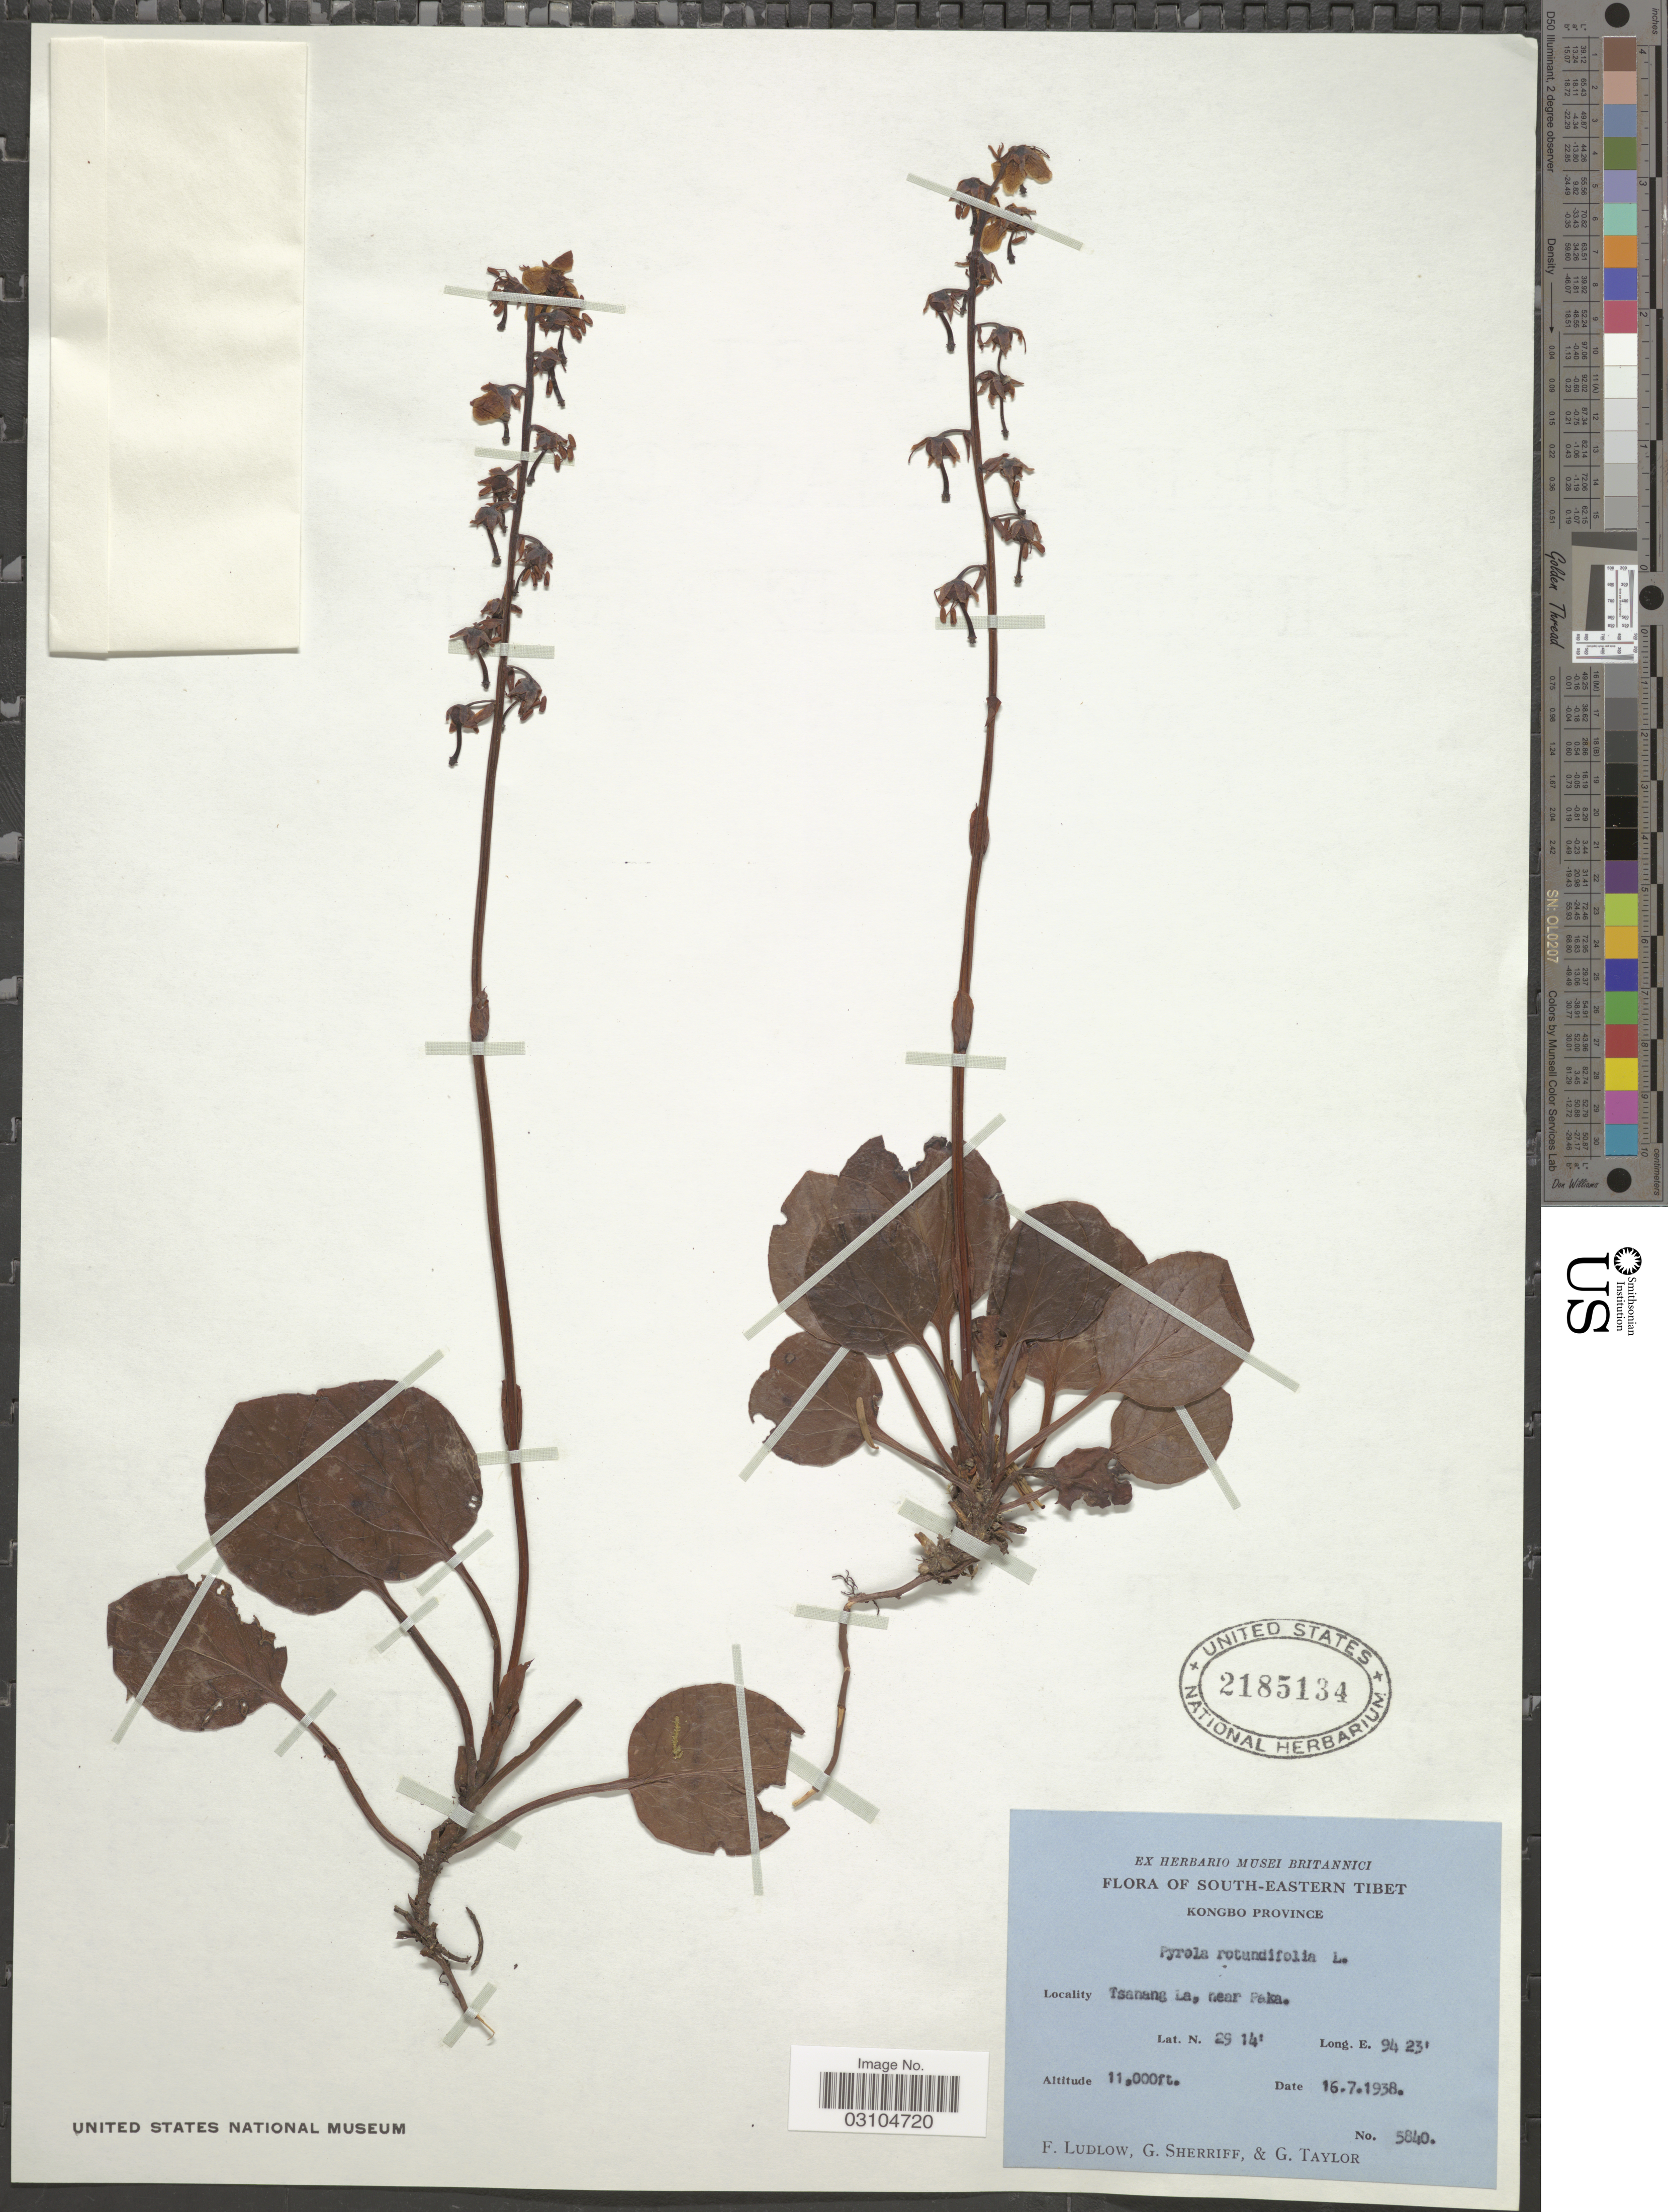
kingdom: Plantae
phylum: Tracheophyta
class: Magnoliopsida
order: Ericales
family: Ericaceae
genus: Pyrola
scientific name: Pyrola rotundifolia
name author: L.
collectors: F. Ludlow, G. Sherriff & G. Taylor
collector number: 5840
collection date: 1938-07-16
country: China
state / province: Xizang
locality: South-eastern Tibet. Kongbo Province. Tsanang La, near Paka.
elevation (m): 3353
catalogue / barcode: US 2185134